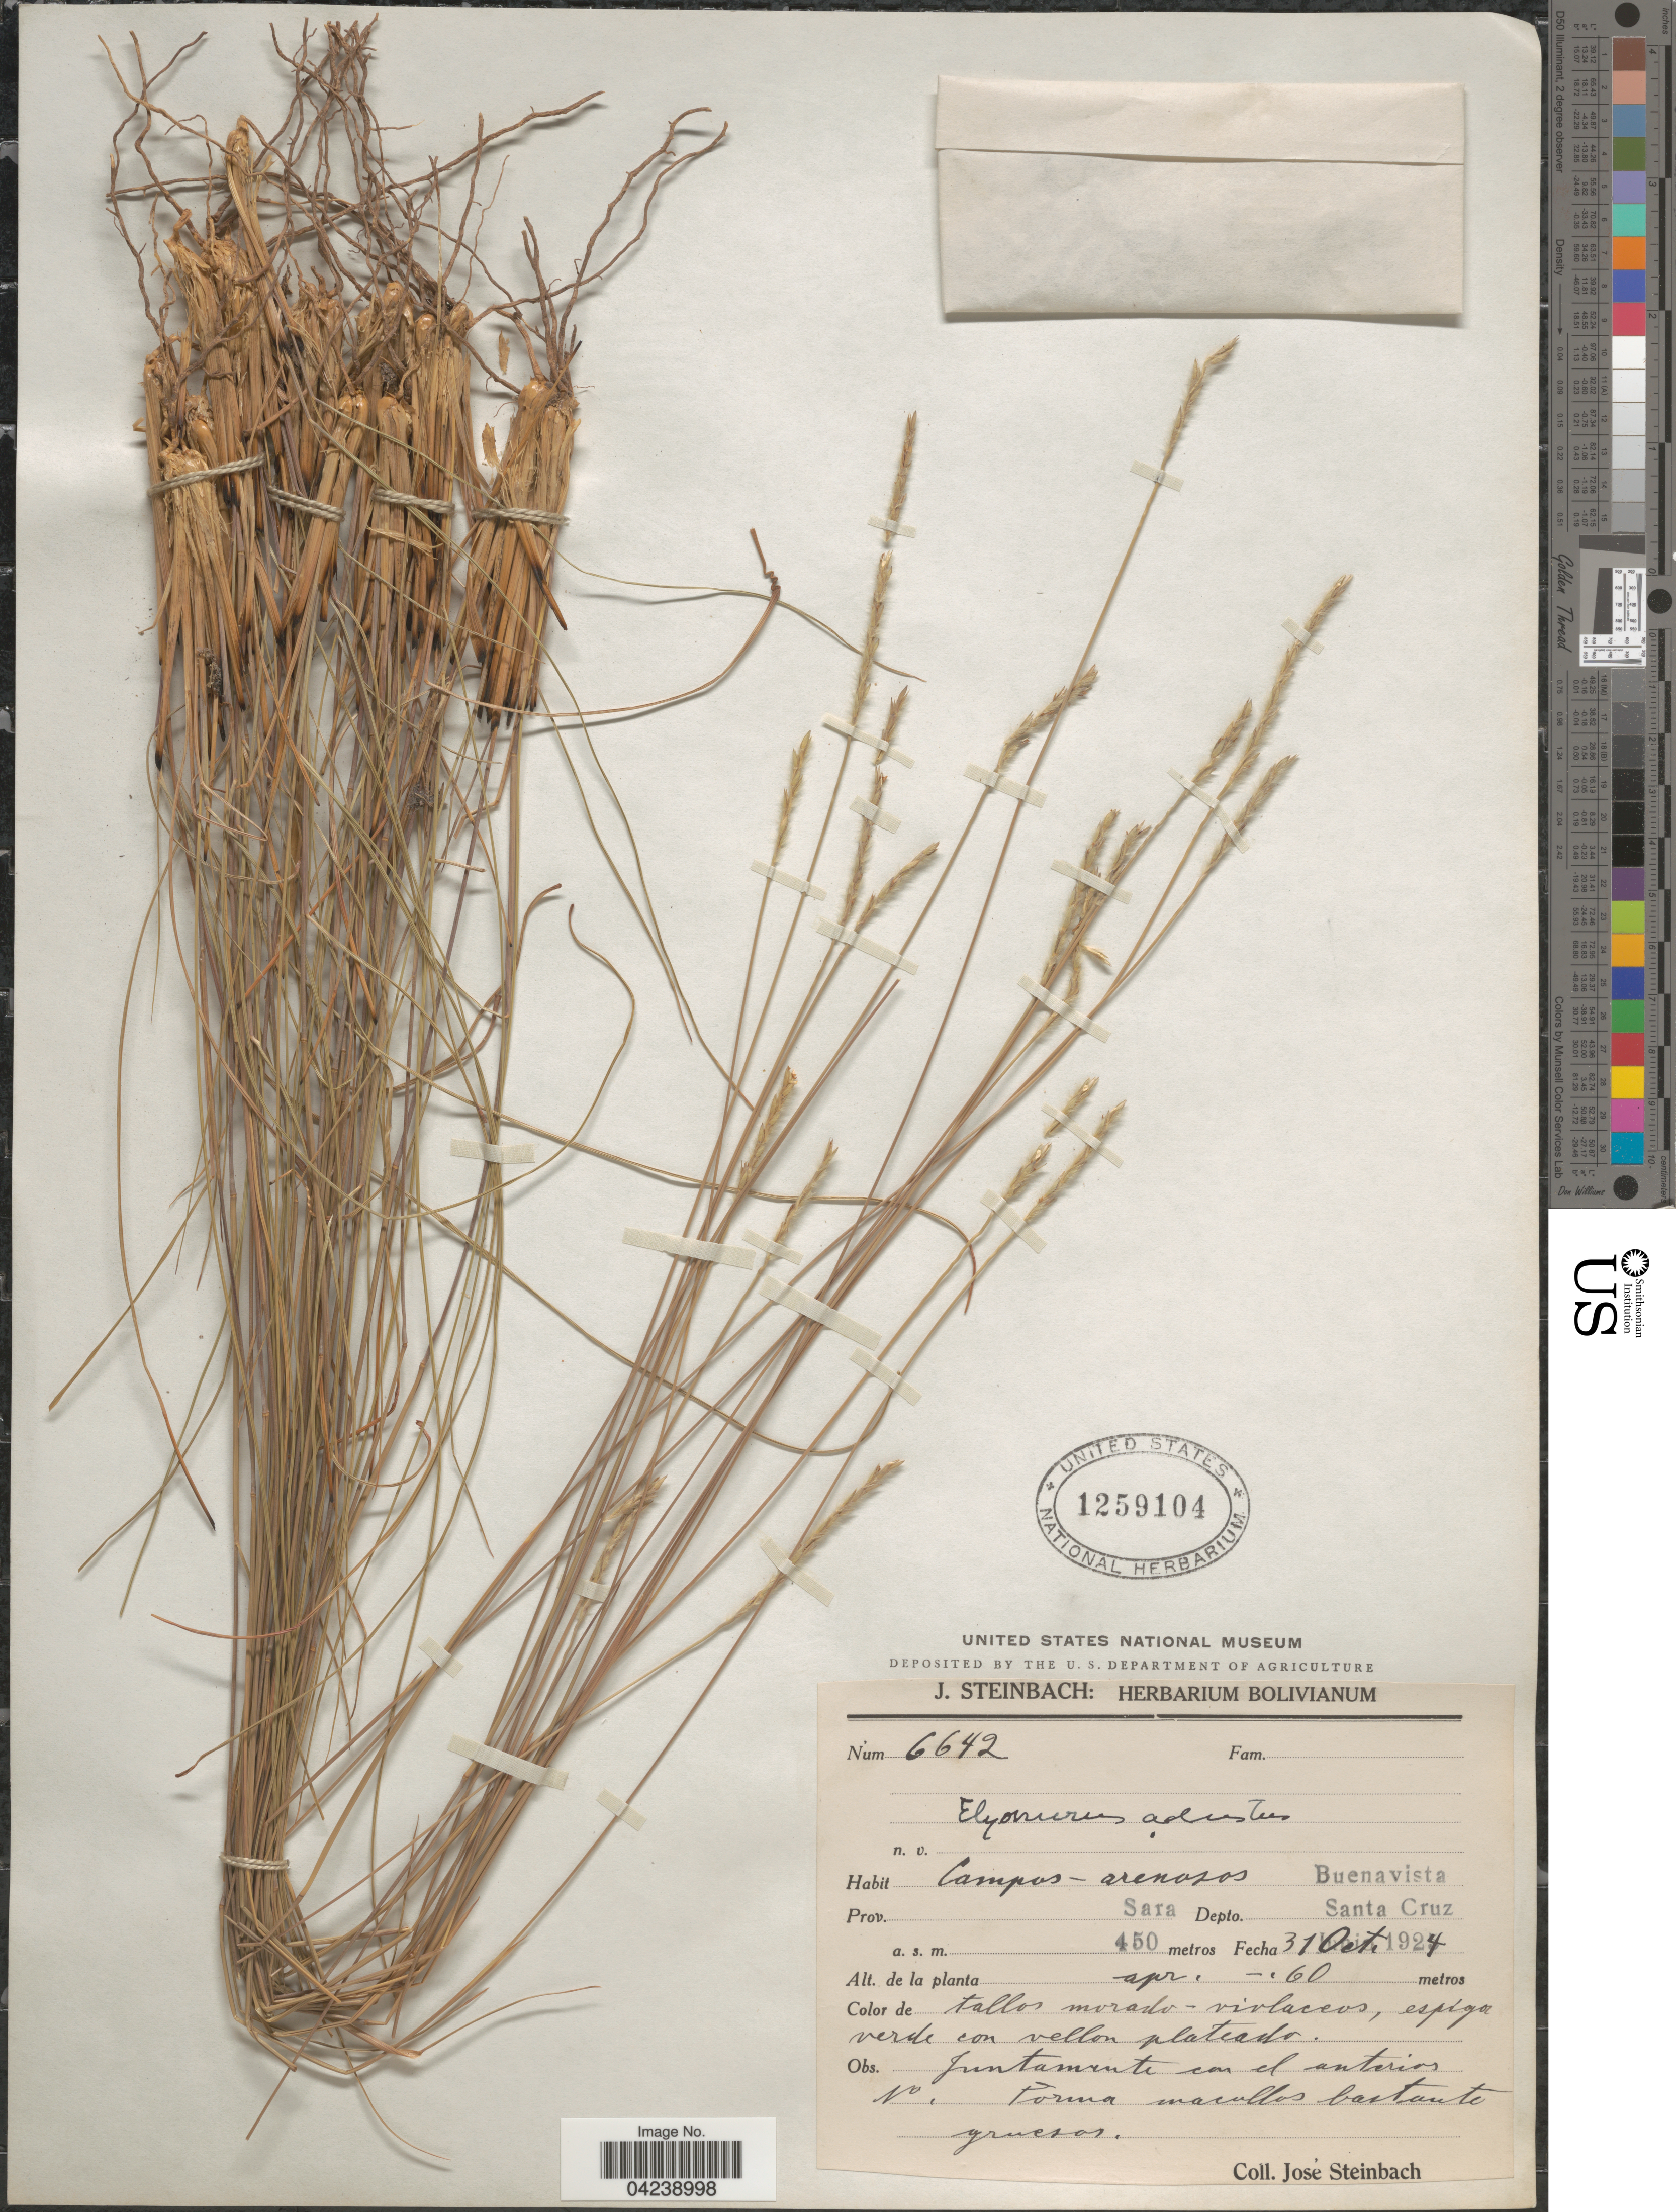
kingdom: Plantae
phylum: Tracheophyta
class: Liliopsida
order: Poales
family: Poaceae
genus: Elionurus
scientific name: Elionurus muticus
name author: (Spreng.) Kuntze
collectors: J. Steinbach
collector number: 6642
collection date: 1924-10-31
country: Bolivia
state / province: Santa Cruz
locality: Campos arenosos. Buenavista. Prov. Sara. Depto. Santa Cruz.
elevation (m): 450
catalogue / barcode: US 1259104